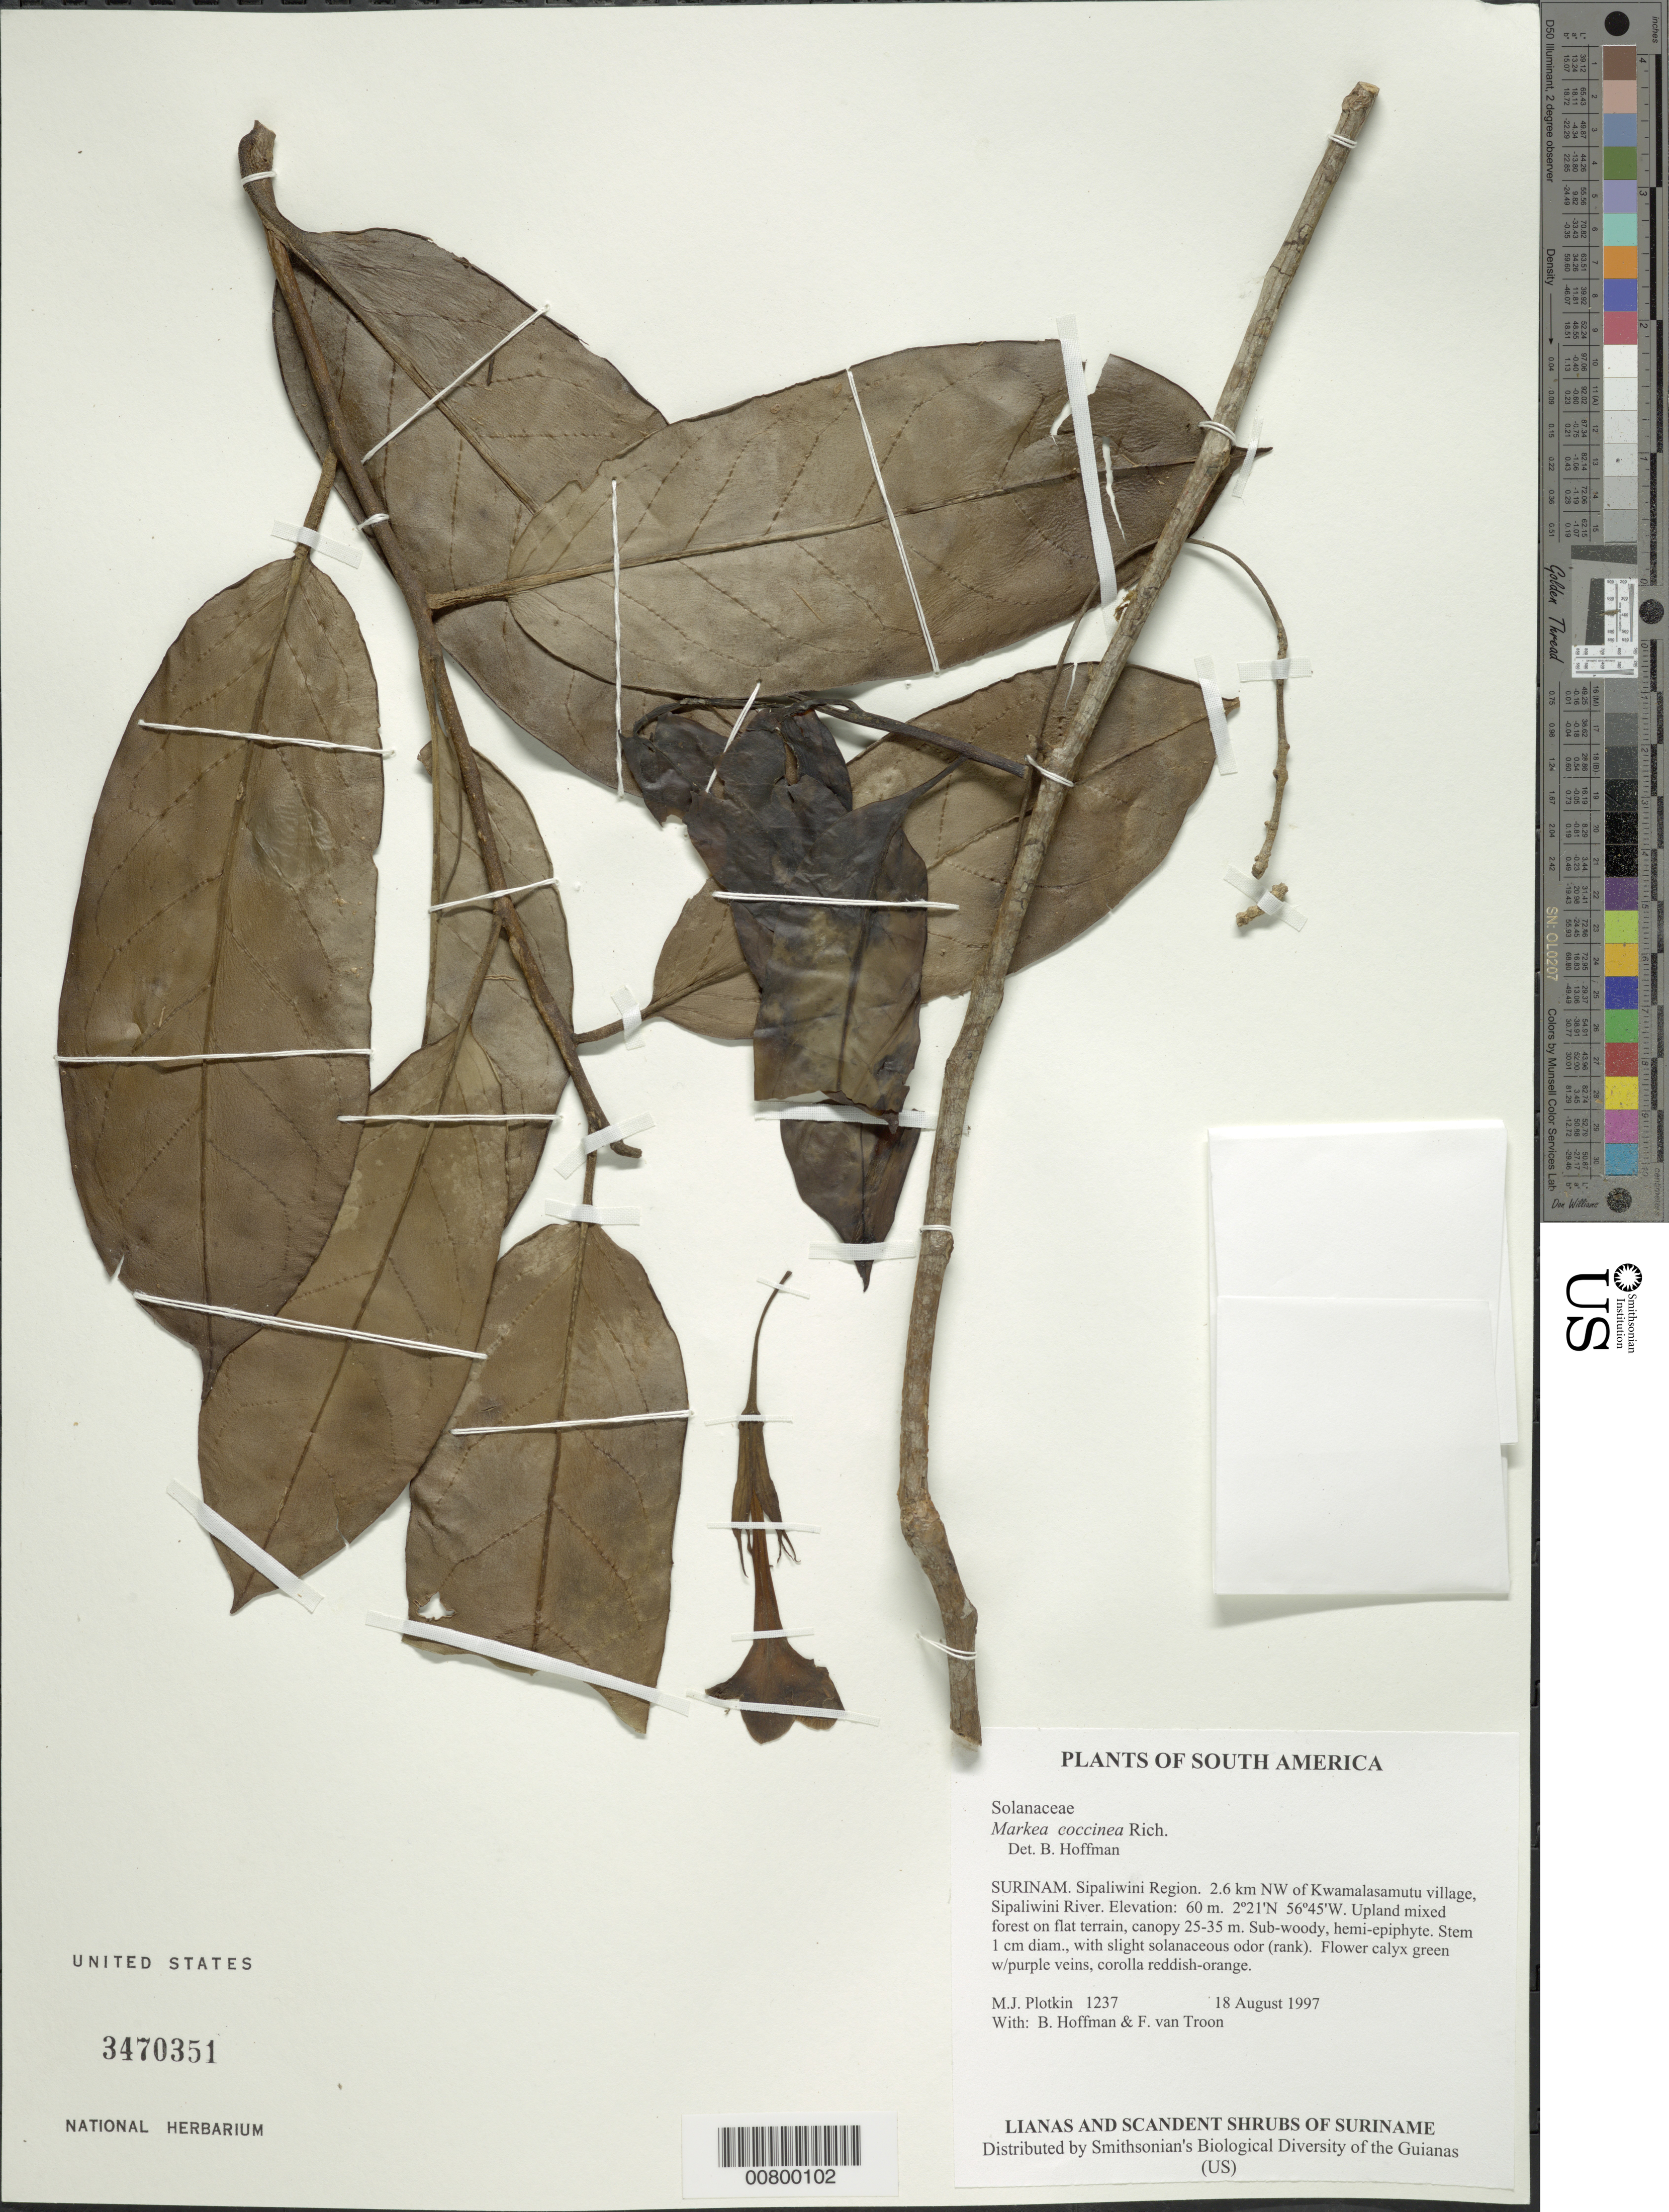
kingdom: Plantae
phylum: Tracheophyta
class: Magnoliopsida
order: Solanales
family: Solanaceae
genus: Markea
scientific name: Markea coccinea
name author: Rich.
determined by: Hoffman, B.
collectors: M. Plotkin, B. Hoffman & F. Van Troon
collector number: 1237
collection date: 1997-08-18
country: Suriname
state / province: Sipaliwini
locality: Sipaliwini Region. 2.6 km NW of Kwamalasamutu village, Sipaliwini River.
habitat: Upland mixed forest on flat terrain, canopy 25-35 m.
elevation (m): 60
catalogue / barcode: US 3470351